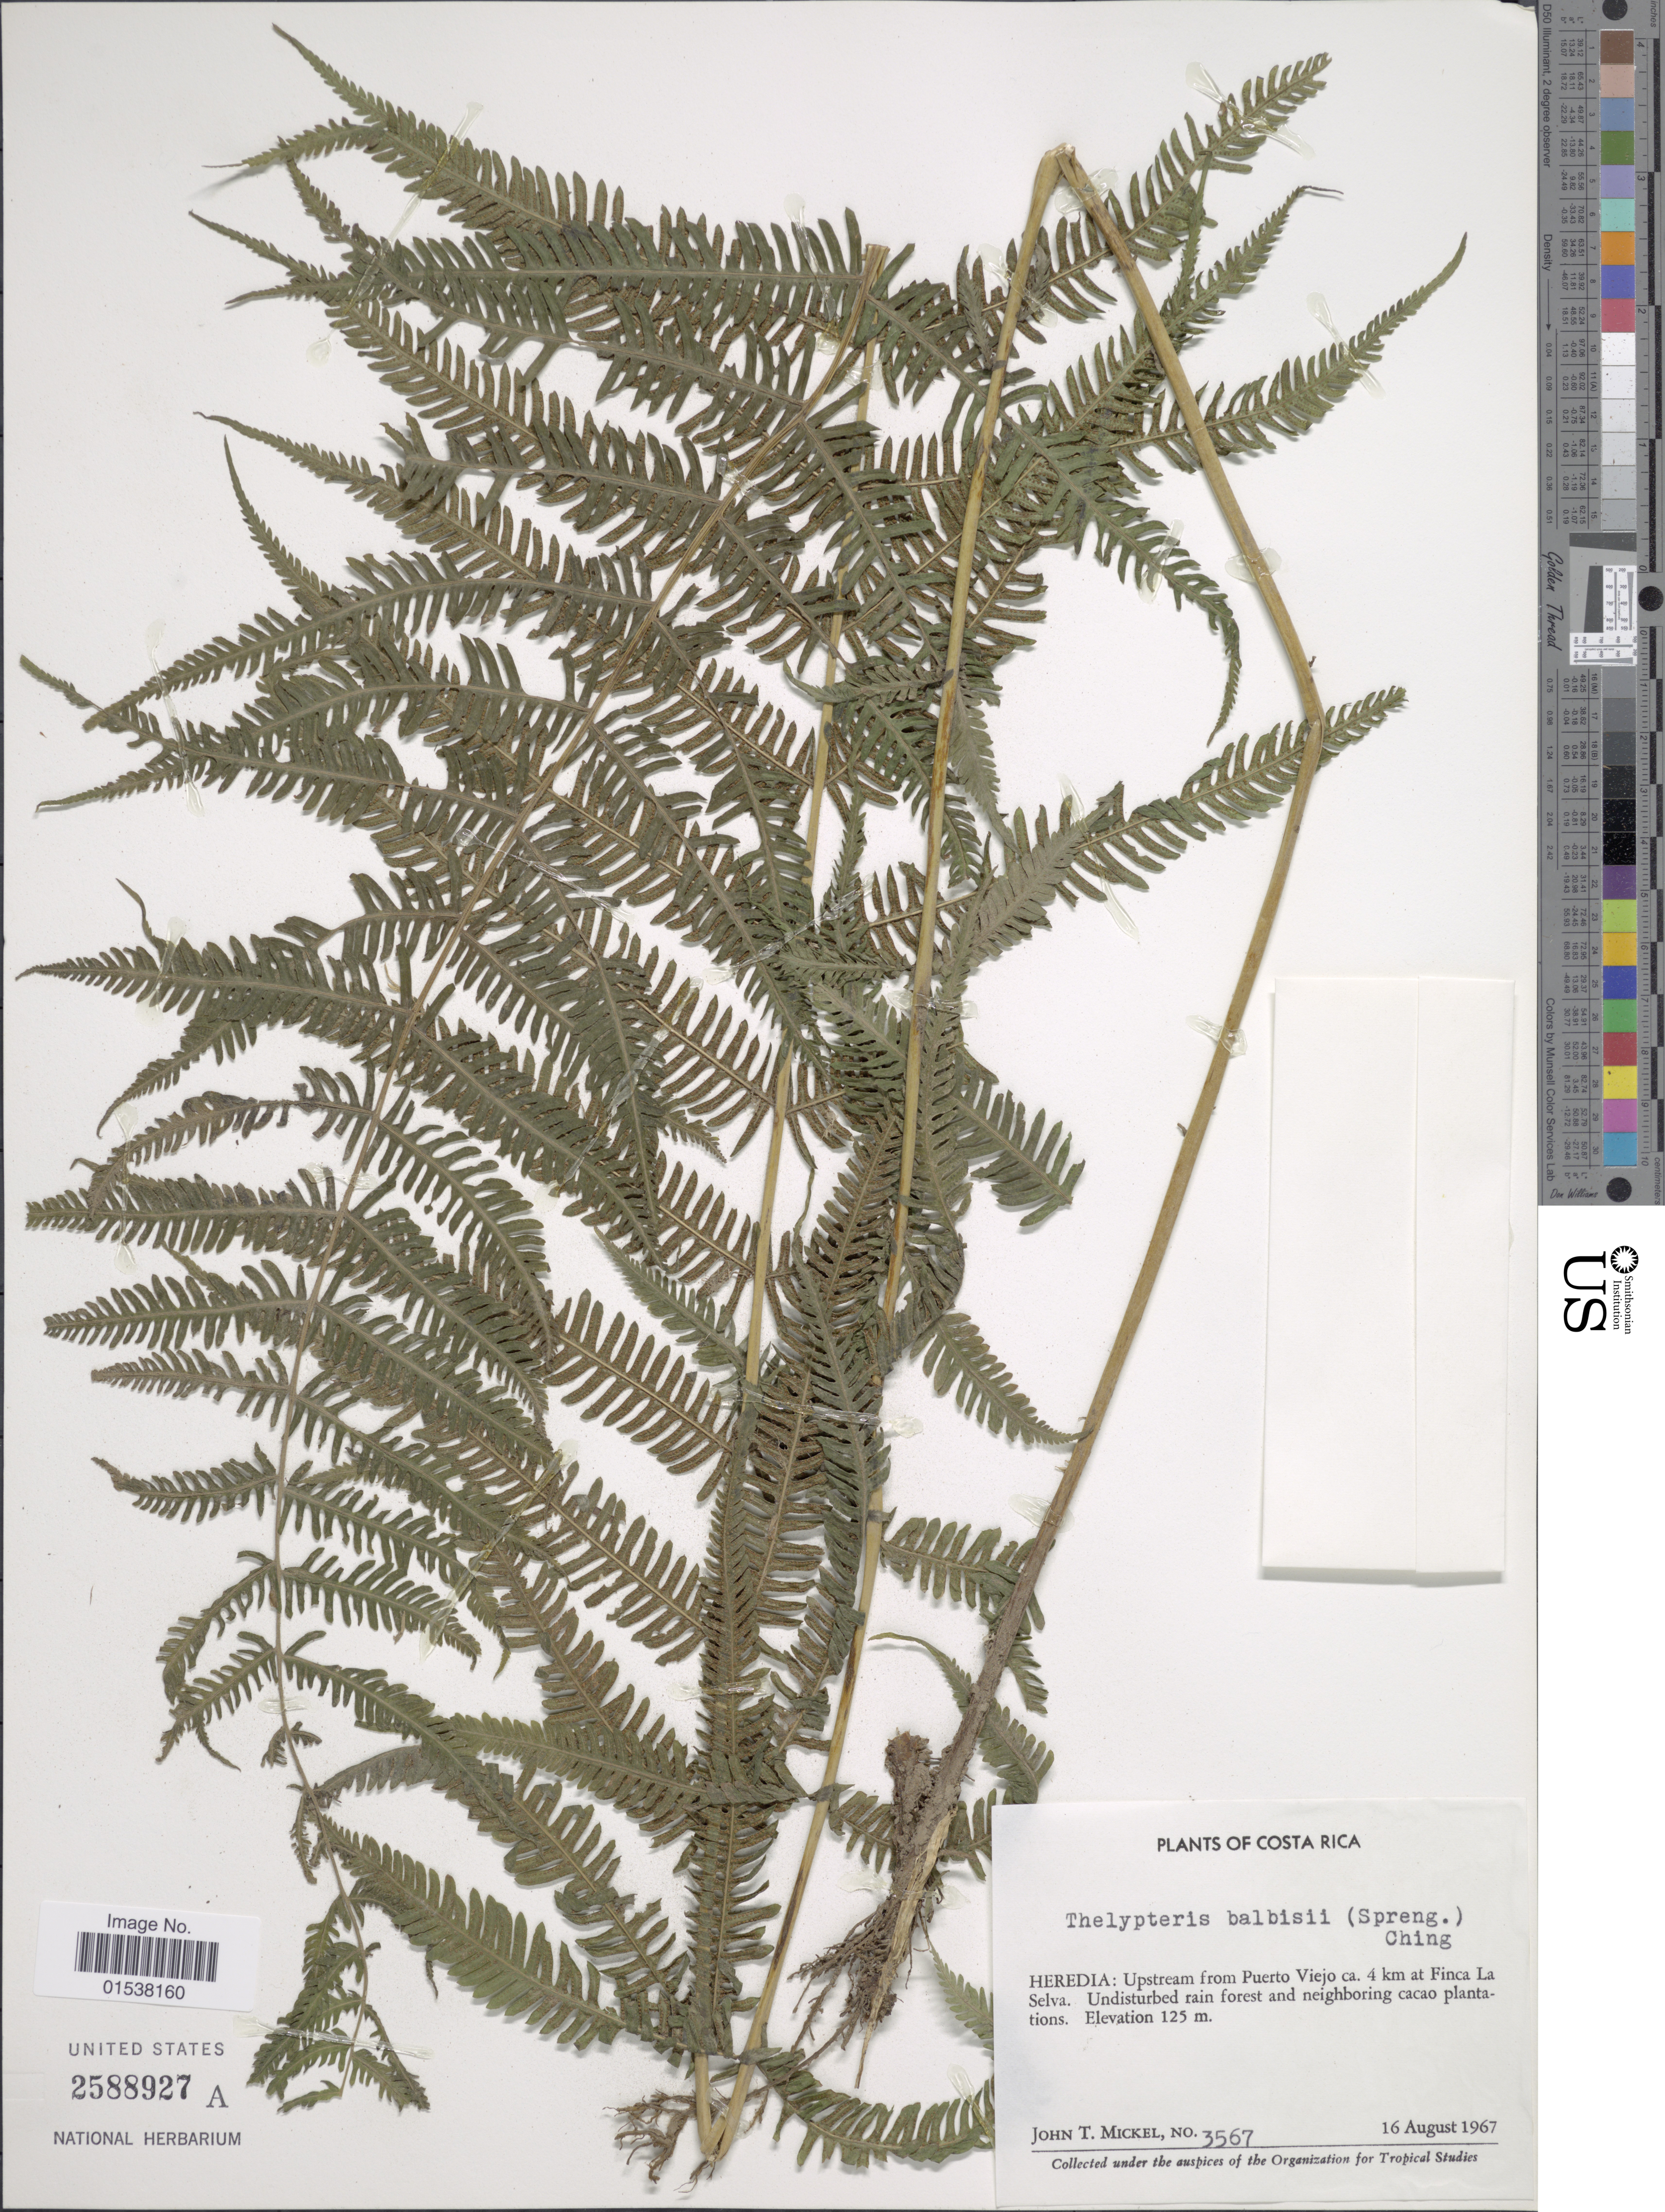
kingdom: Plantae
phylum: Tracheophyta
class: Polypodiopsida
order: Polypodiales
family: Thelypteridaceae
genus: Amauropelta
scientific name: Amauropelta balbisii (Spreng.) comb. nov., ined. 2015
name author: (Spreng.)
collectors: J. T. Mickel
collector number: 3567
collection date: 1967-08-16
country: Costa Rica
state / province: Heredia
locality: Heredia: upstream from Puerto Viejo ca,. 4 km at Finca La Selva, undisturbed rain forest and neighboring cacao plantations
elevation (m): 125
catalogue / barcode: US 2588927A